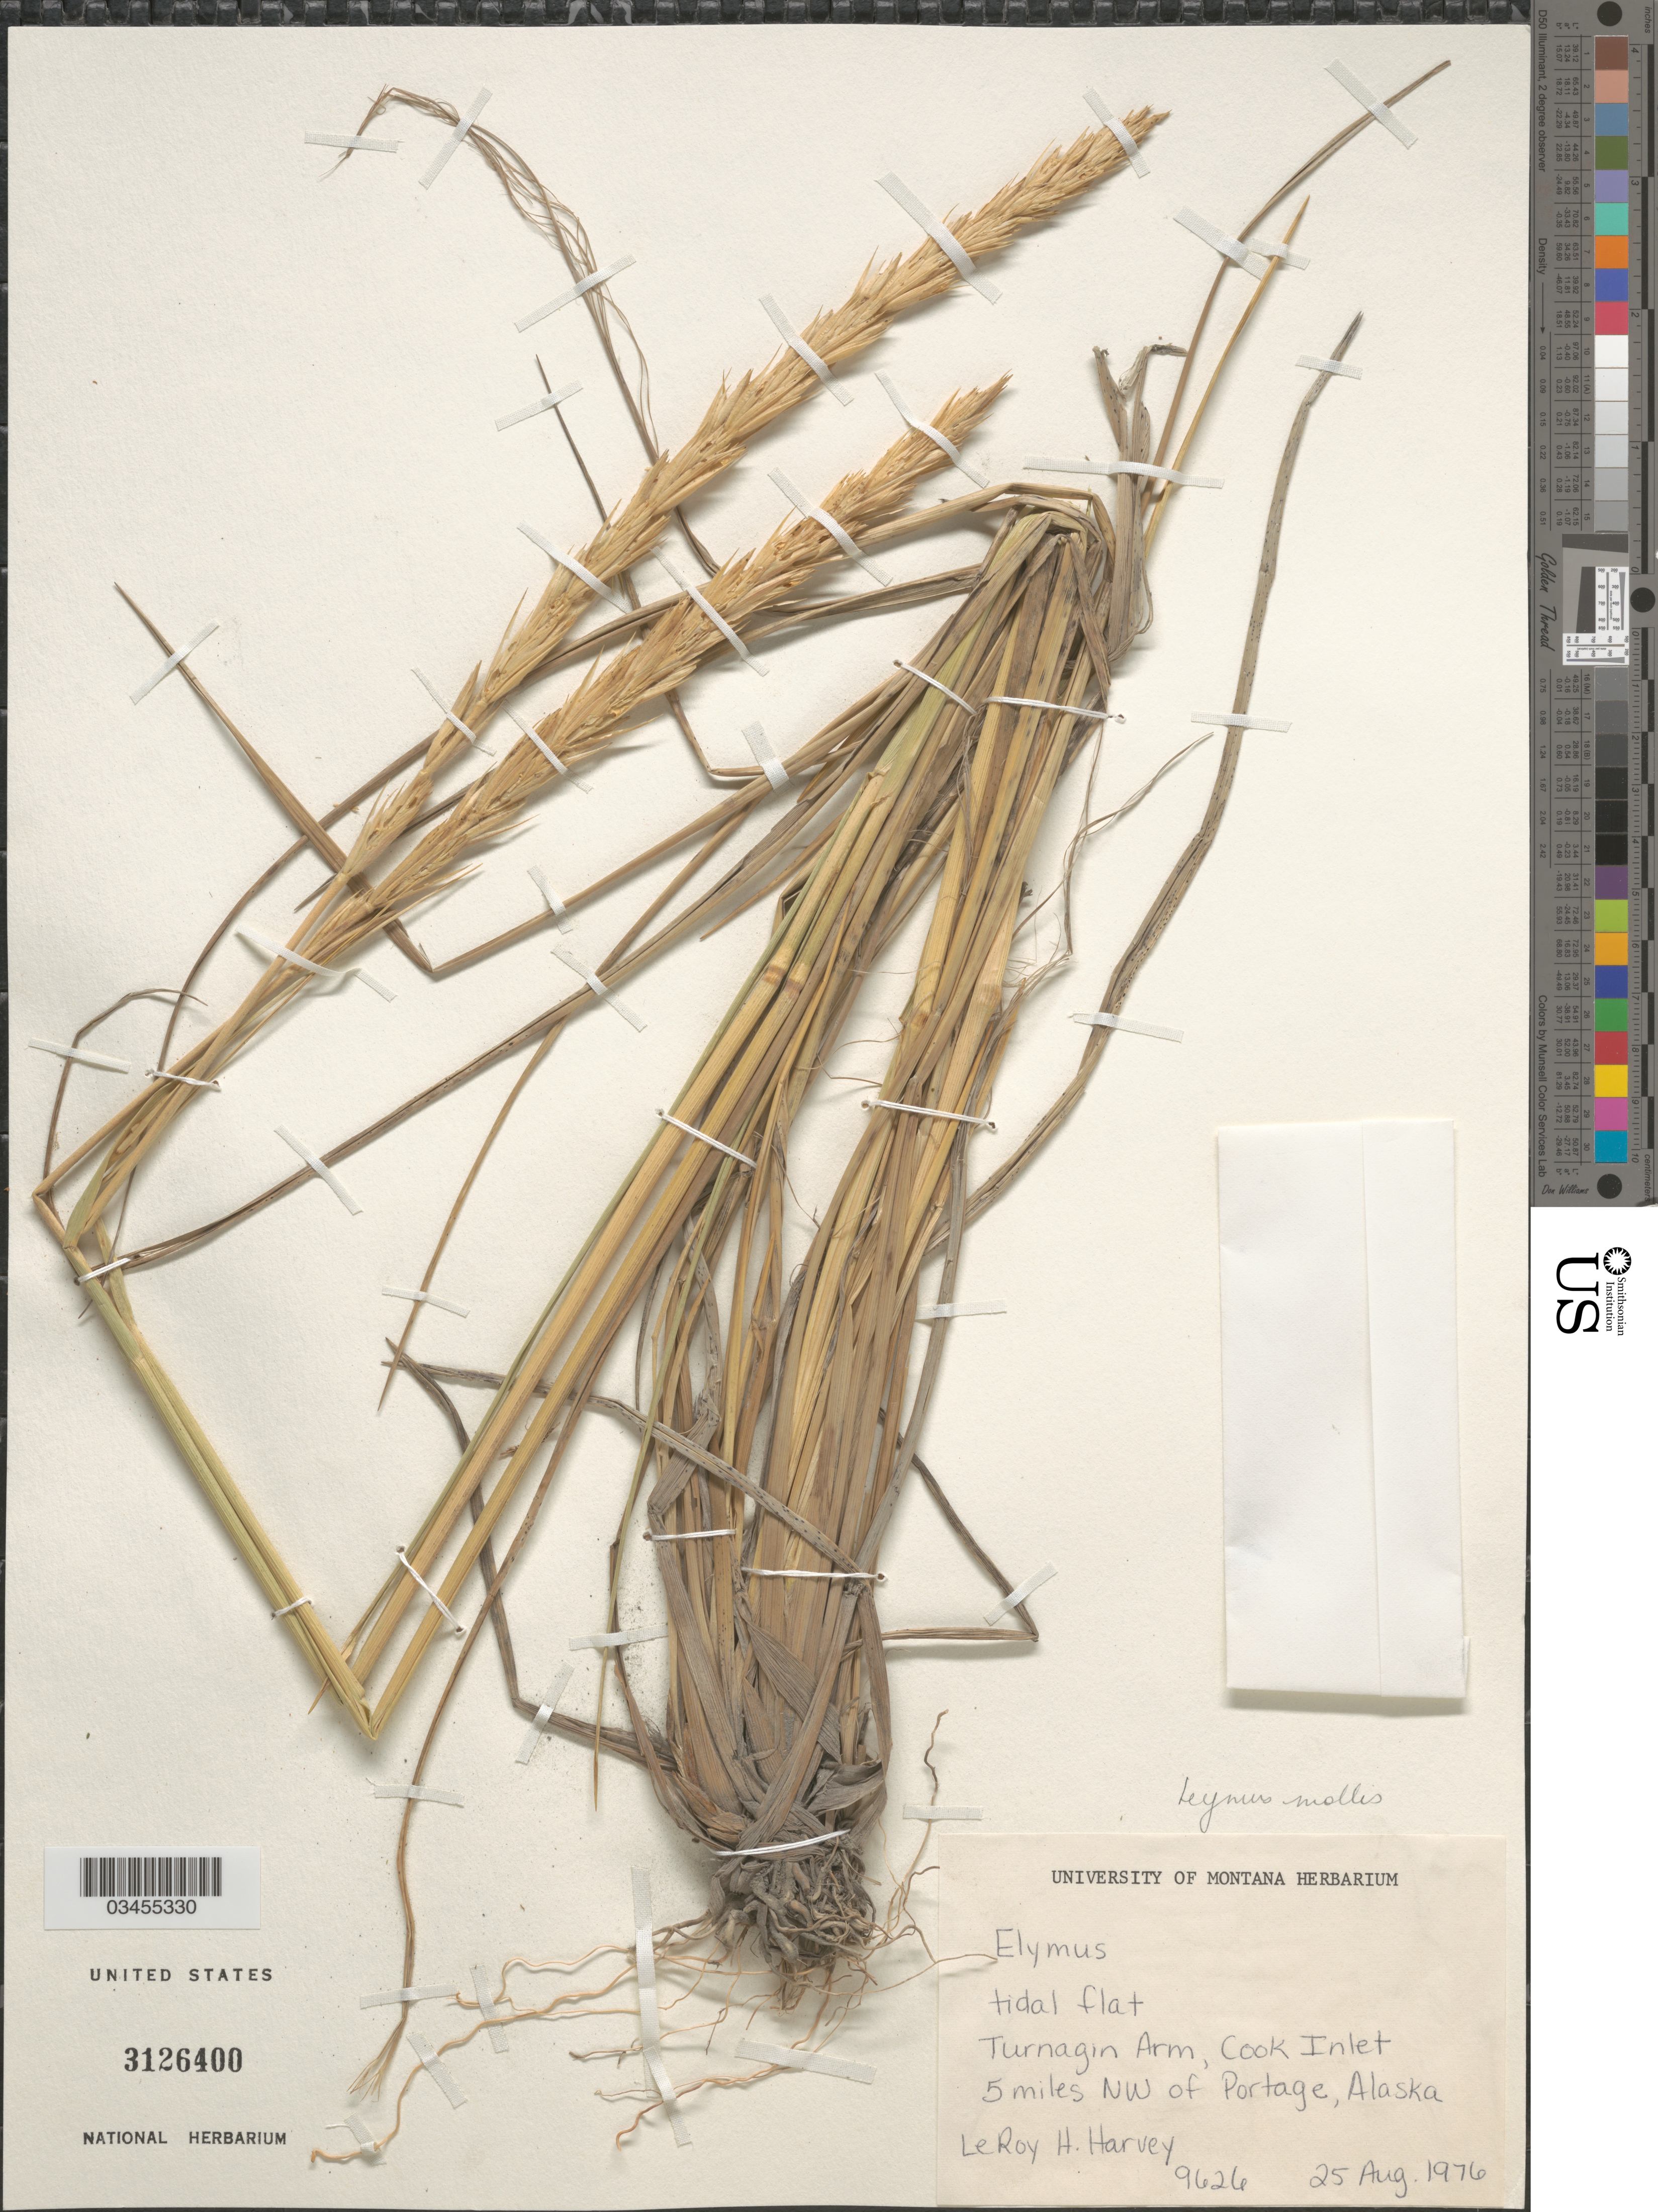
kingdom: Plantae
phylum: Tracheophyta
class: Liliopsida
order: Poales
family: Poaceae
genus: Leymus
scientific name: Leymus mollis subsp. mollis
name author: (Trin.) Pilg.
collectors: L. H. Harvey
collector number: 9626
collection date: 1976-08-25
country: United States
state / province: Alaska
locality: Turnagin Arm, Cook Inlet. 5 miles NW of Portage.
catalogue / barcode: US 3126400